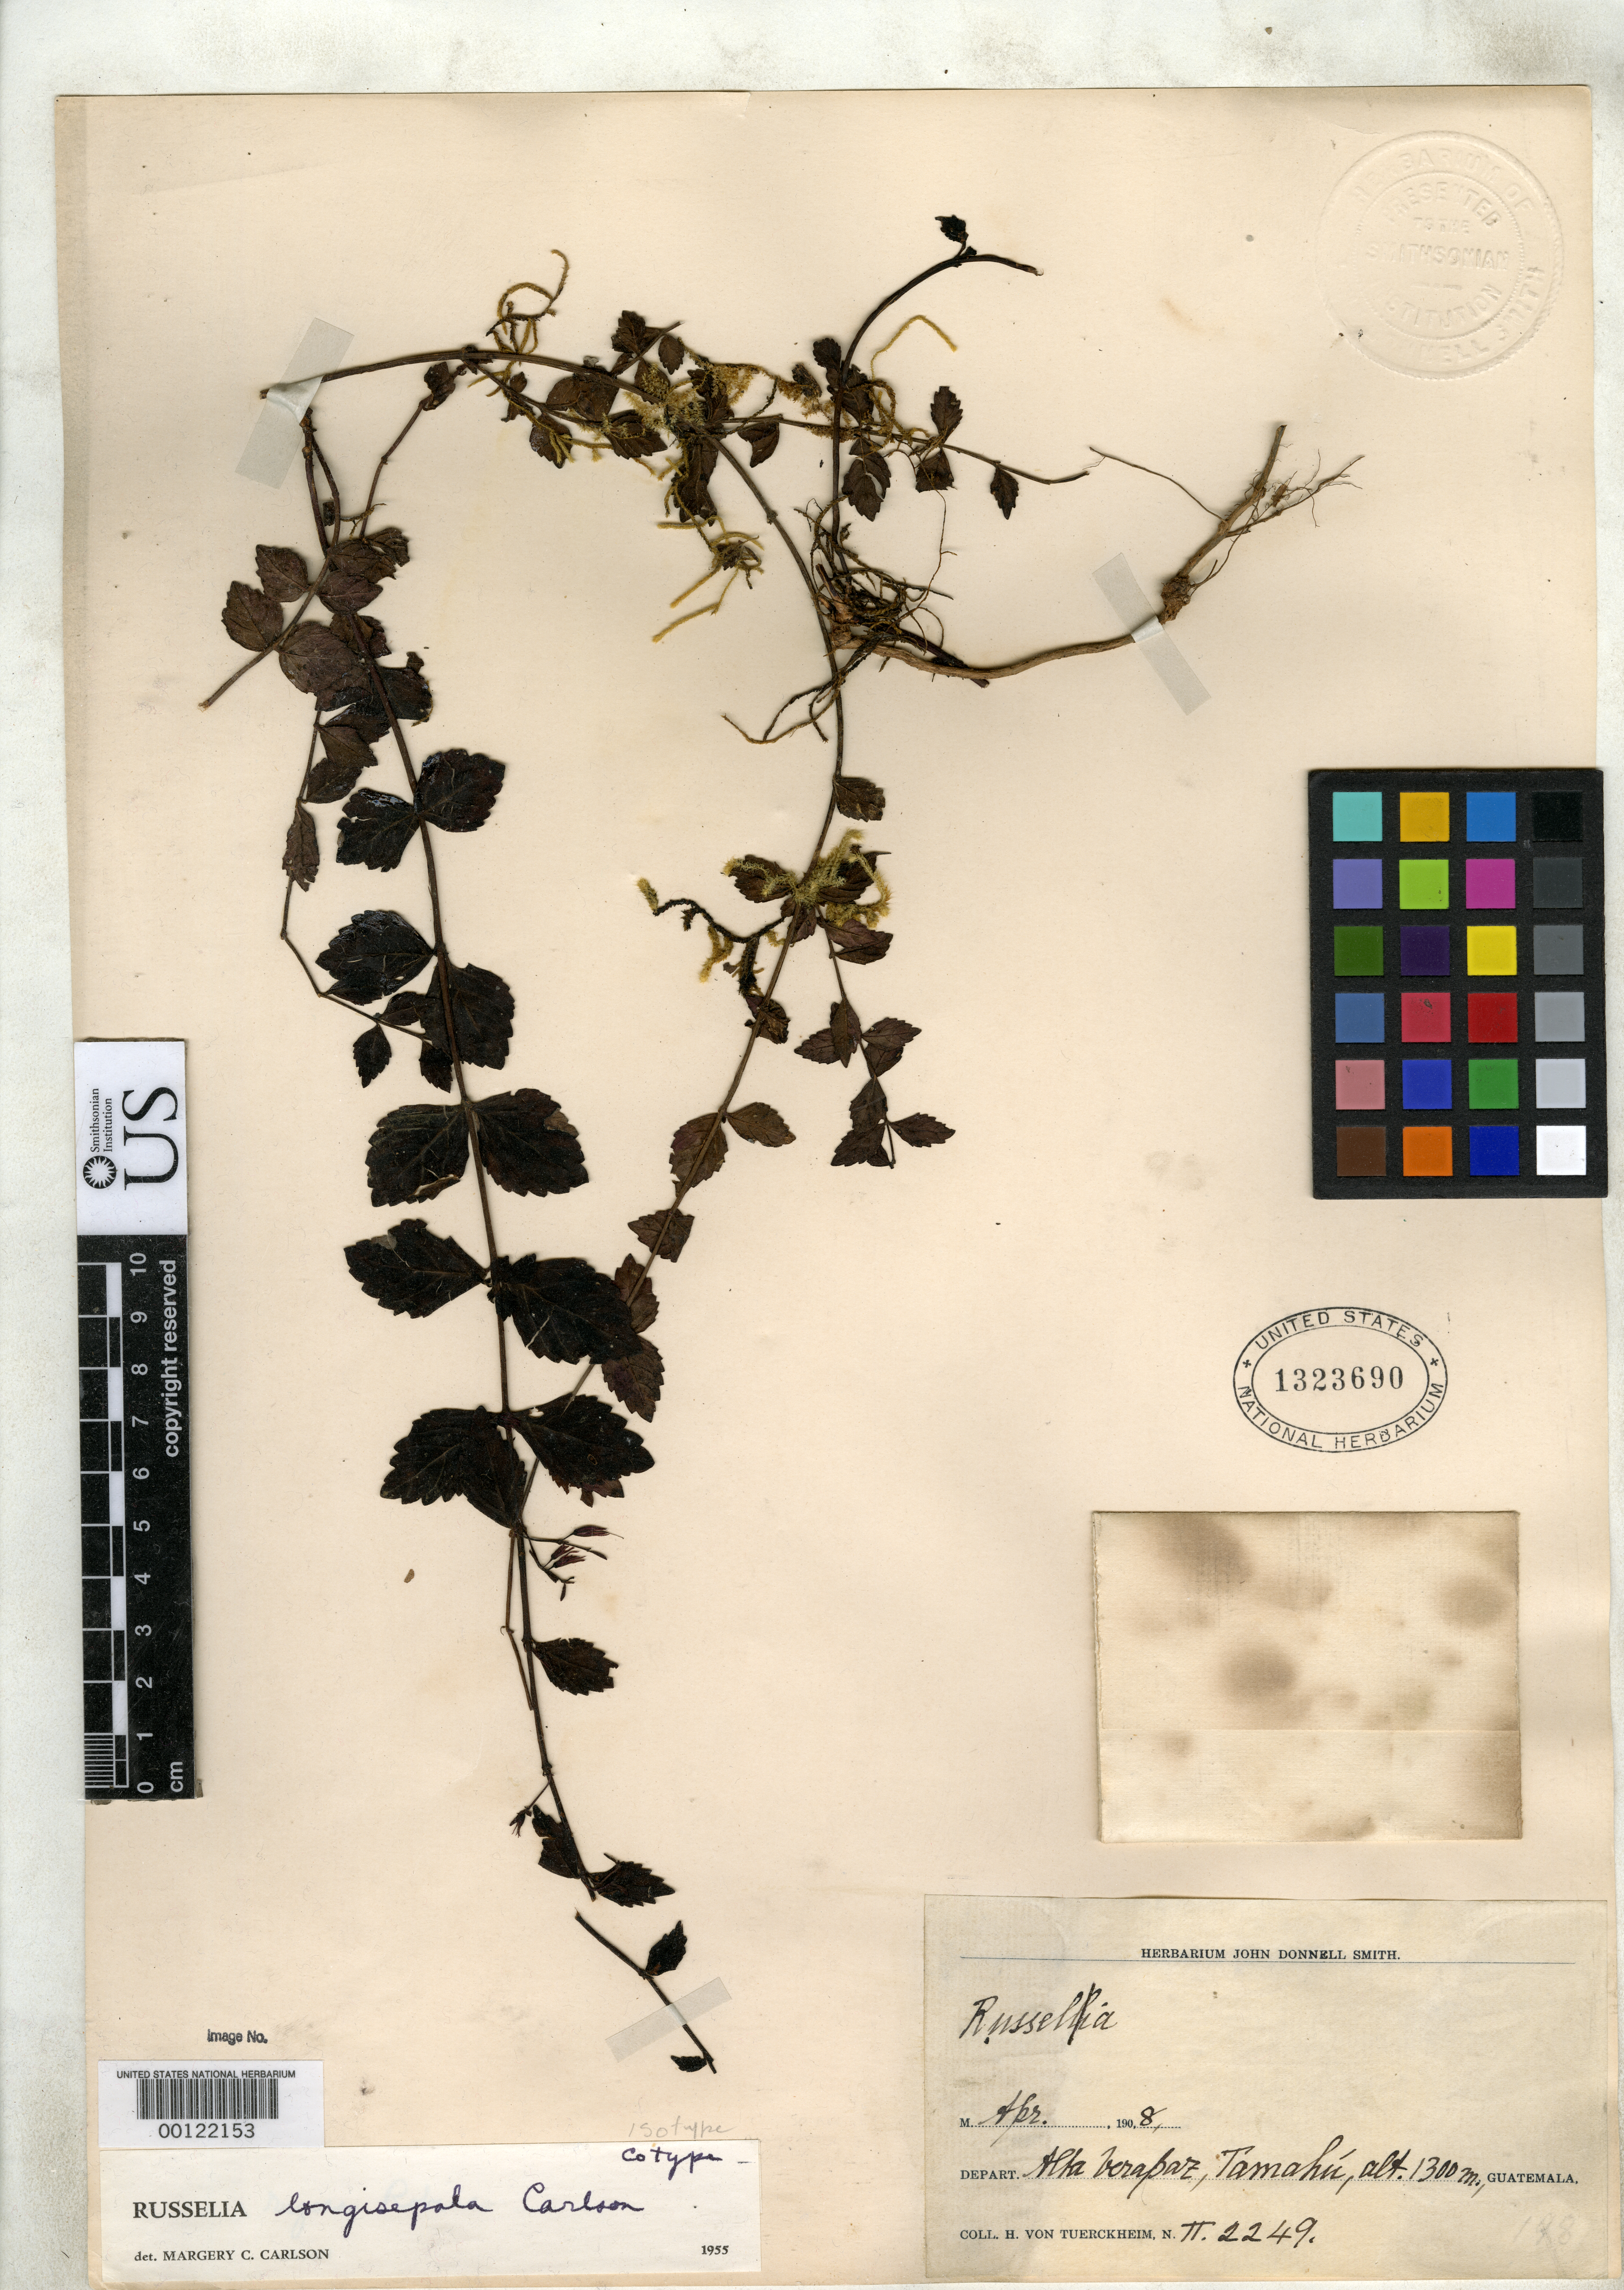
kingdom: Plantae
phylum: Tracheophyta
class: Magnoliopsida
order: Lamiales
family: Plantaginaceae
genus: Russelia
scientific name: Russelia longisepala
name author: Carlson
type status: Isotype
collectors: H. von Türckheim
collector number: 112249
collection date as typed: Apr 1908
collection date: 1908-04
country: Guatemala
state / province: Alta Verapaz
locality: Tamahu.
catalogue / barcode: US 1323690